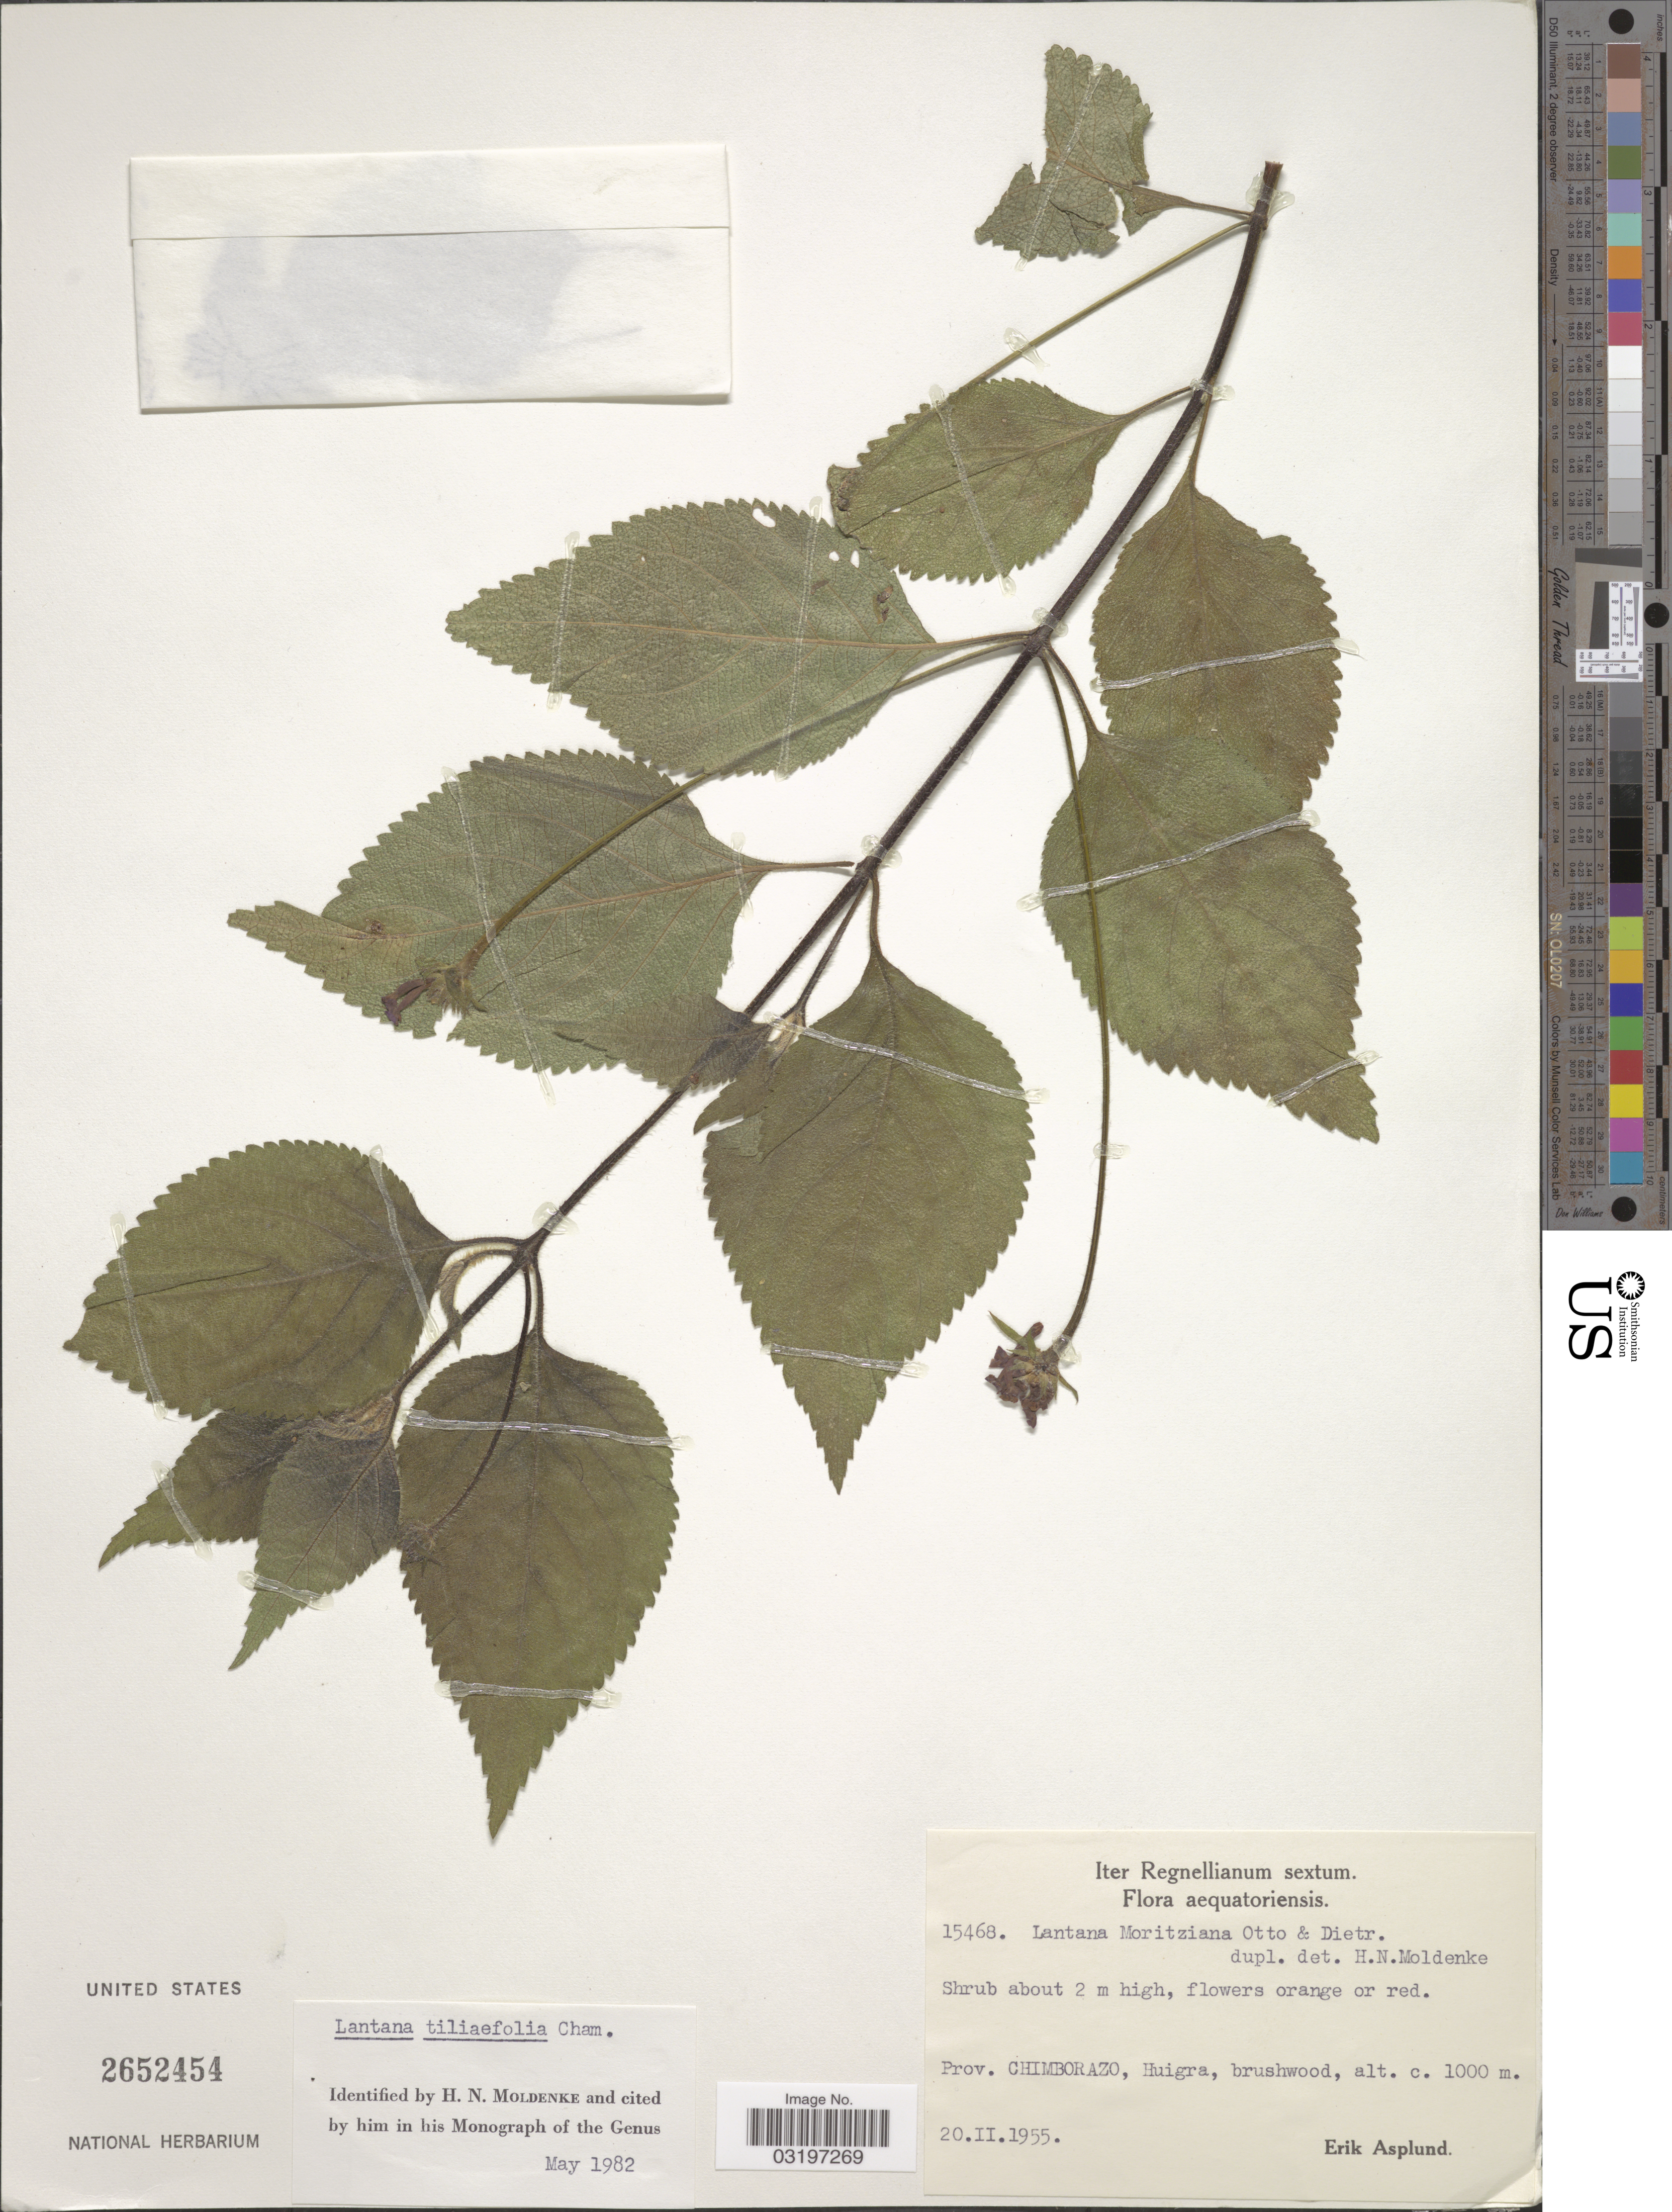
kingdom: Plantae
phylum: Tracheophyta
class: Magnoliopsida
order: Lamiales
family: Verbenaceae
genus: Lantana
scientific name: Lantana tiliifolia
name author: Cham.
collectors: E. Asplund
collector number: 15468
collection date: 1955-02-20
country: Ecuador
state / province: Chimborazo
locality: Huigra, brushwood.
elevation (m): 1000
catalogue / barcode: US 2652454